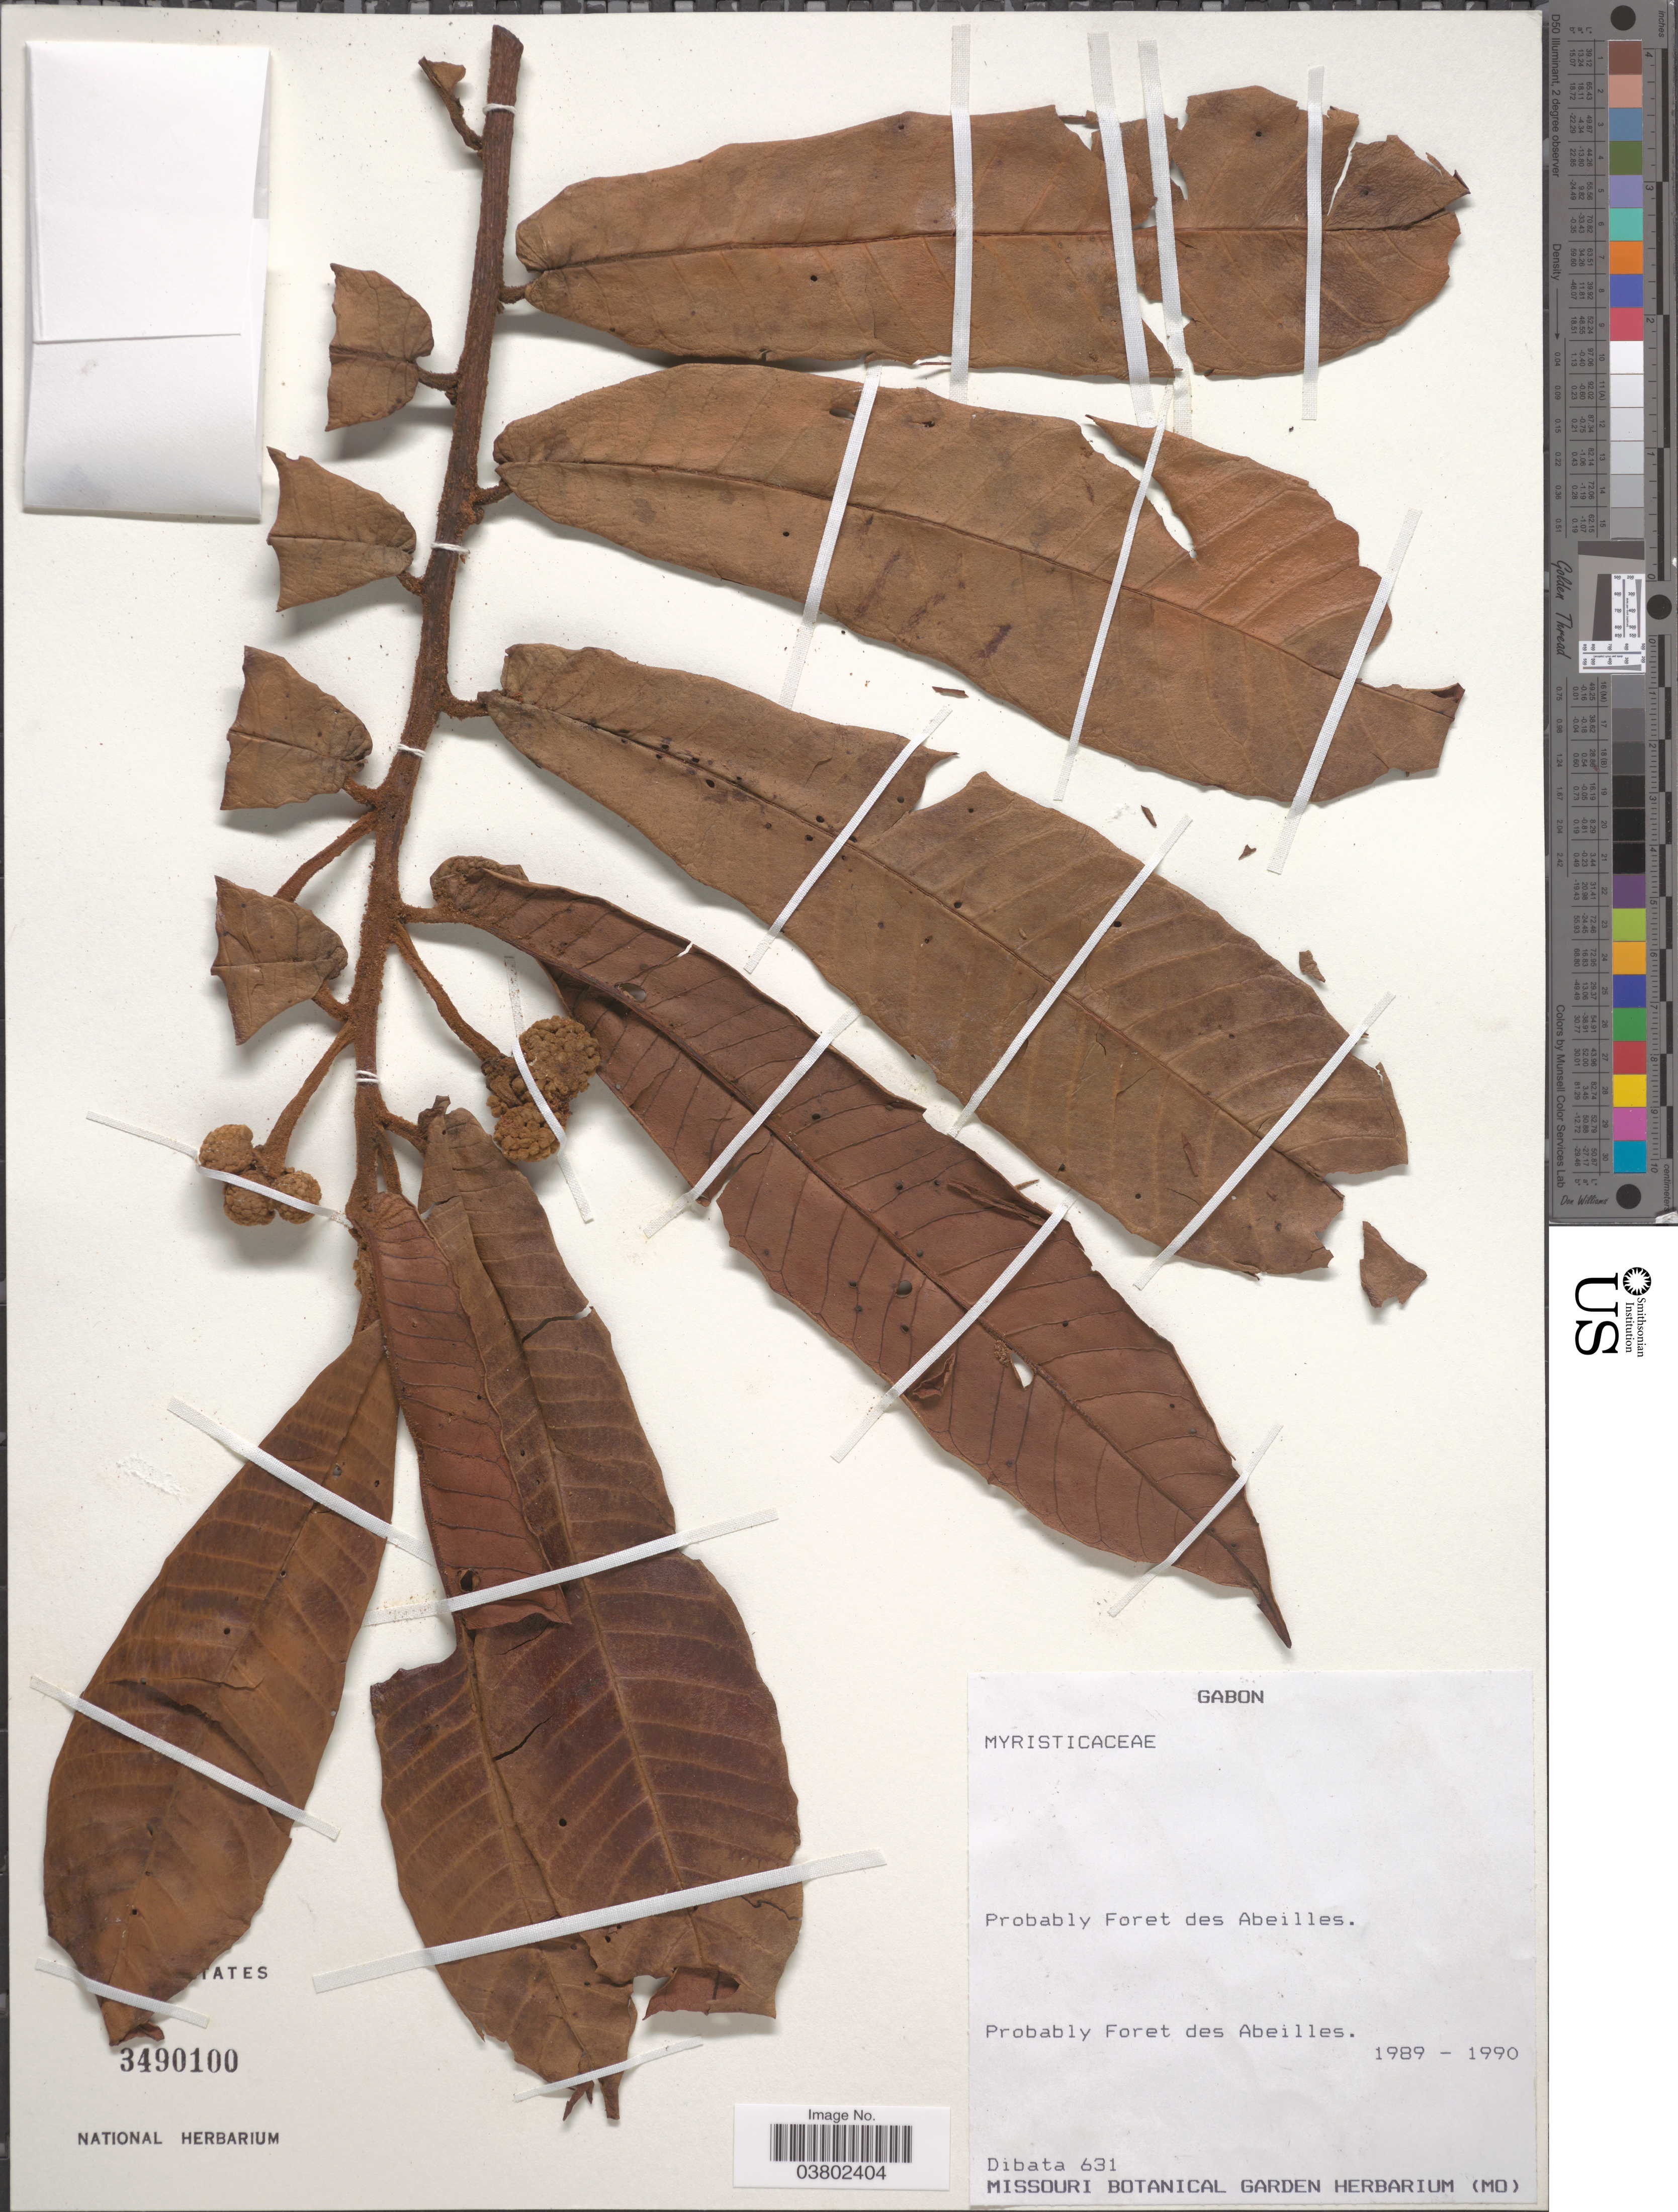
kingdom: Plantae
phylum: Tracheophyta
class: Magnoliopsida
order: Magnoliales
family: Myristicaceae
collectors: Dibata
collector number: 631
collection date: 1989/1990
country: Gabon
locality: Foret des Abeilles.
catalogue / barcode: US 3490100